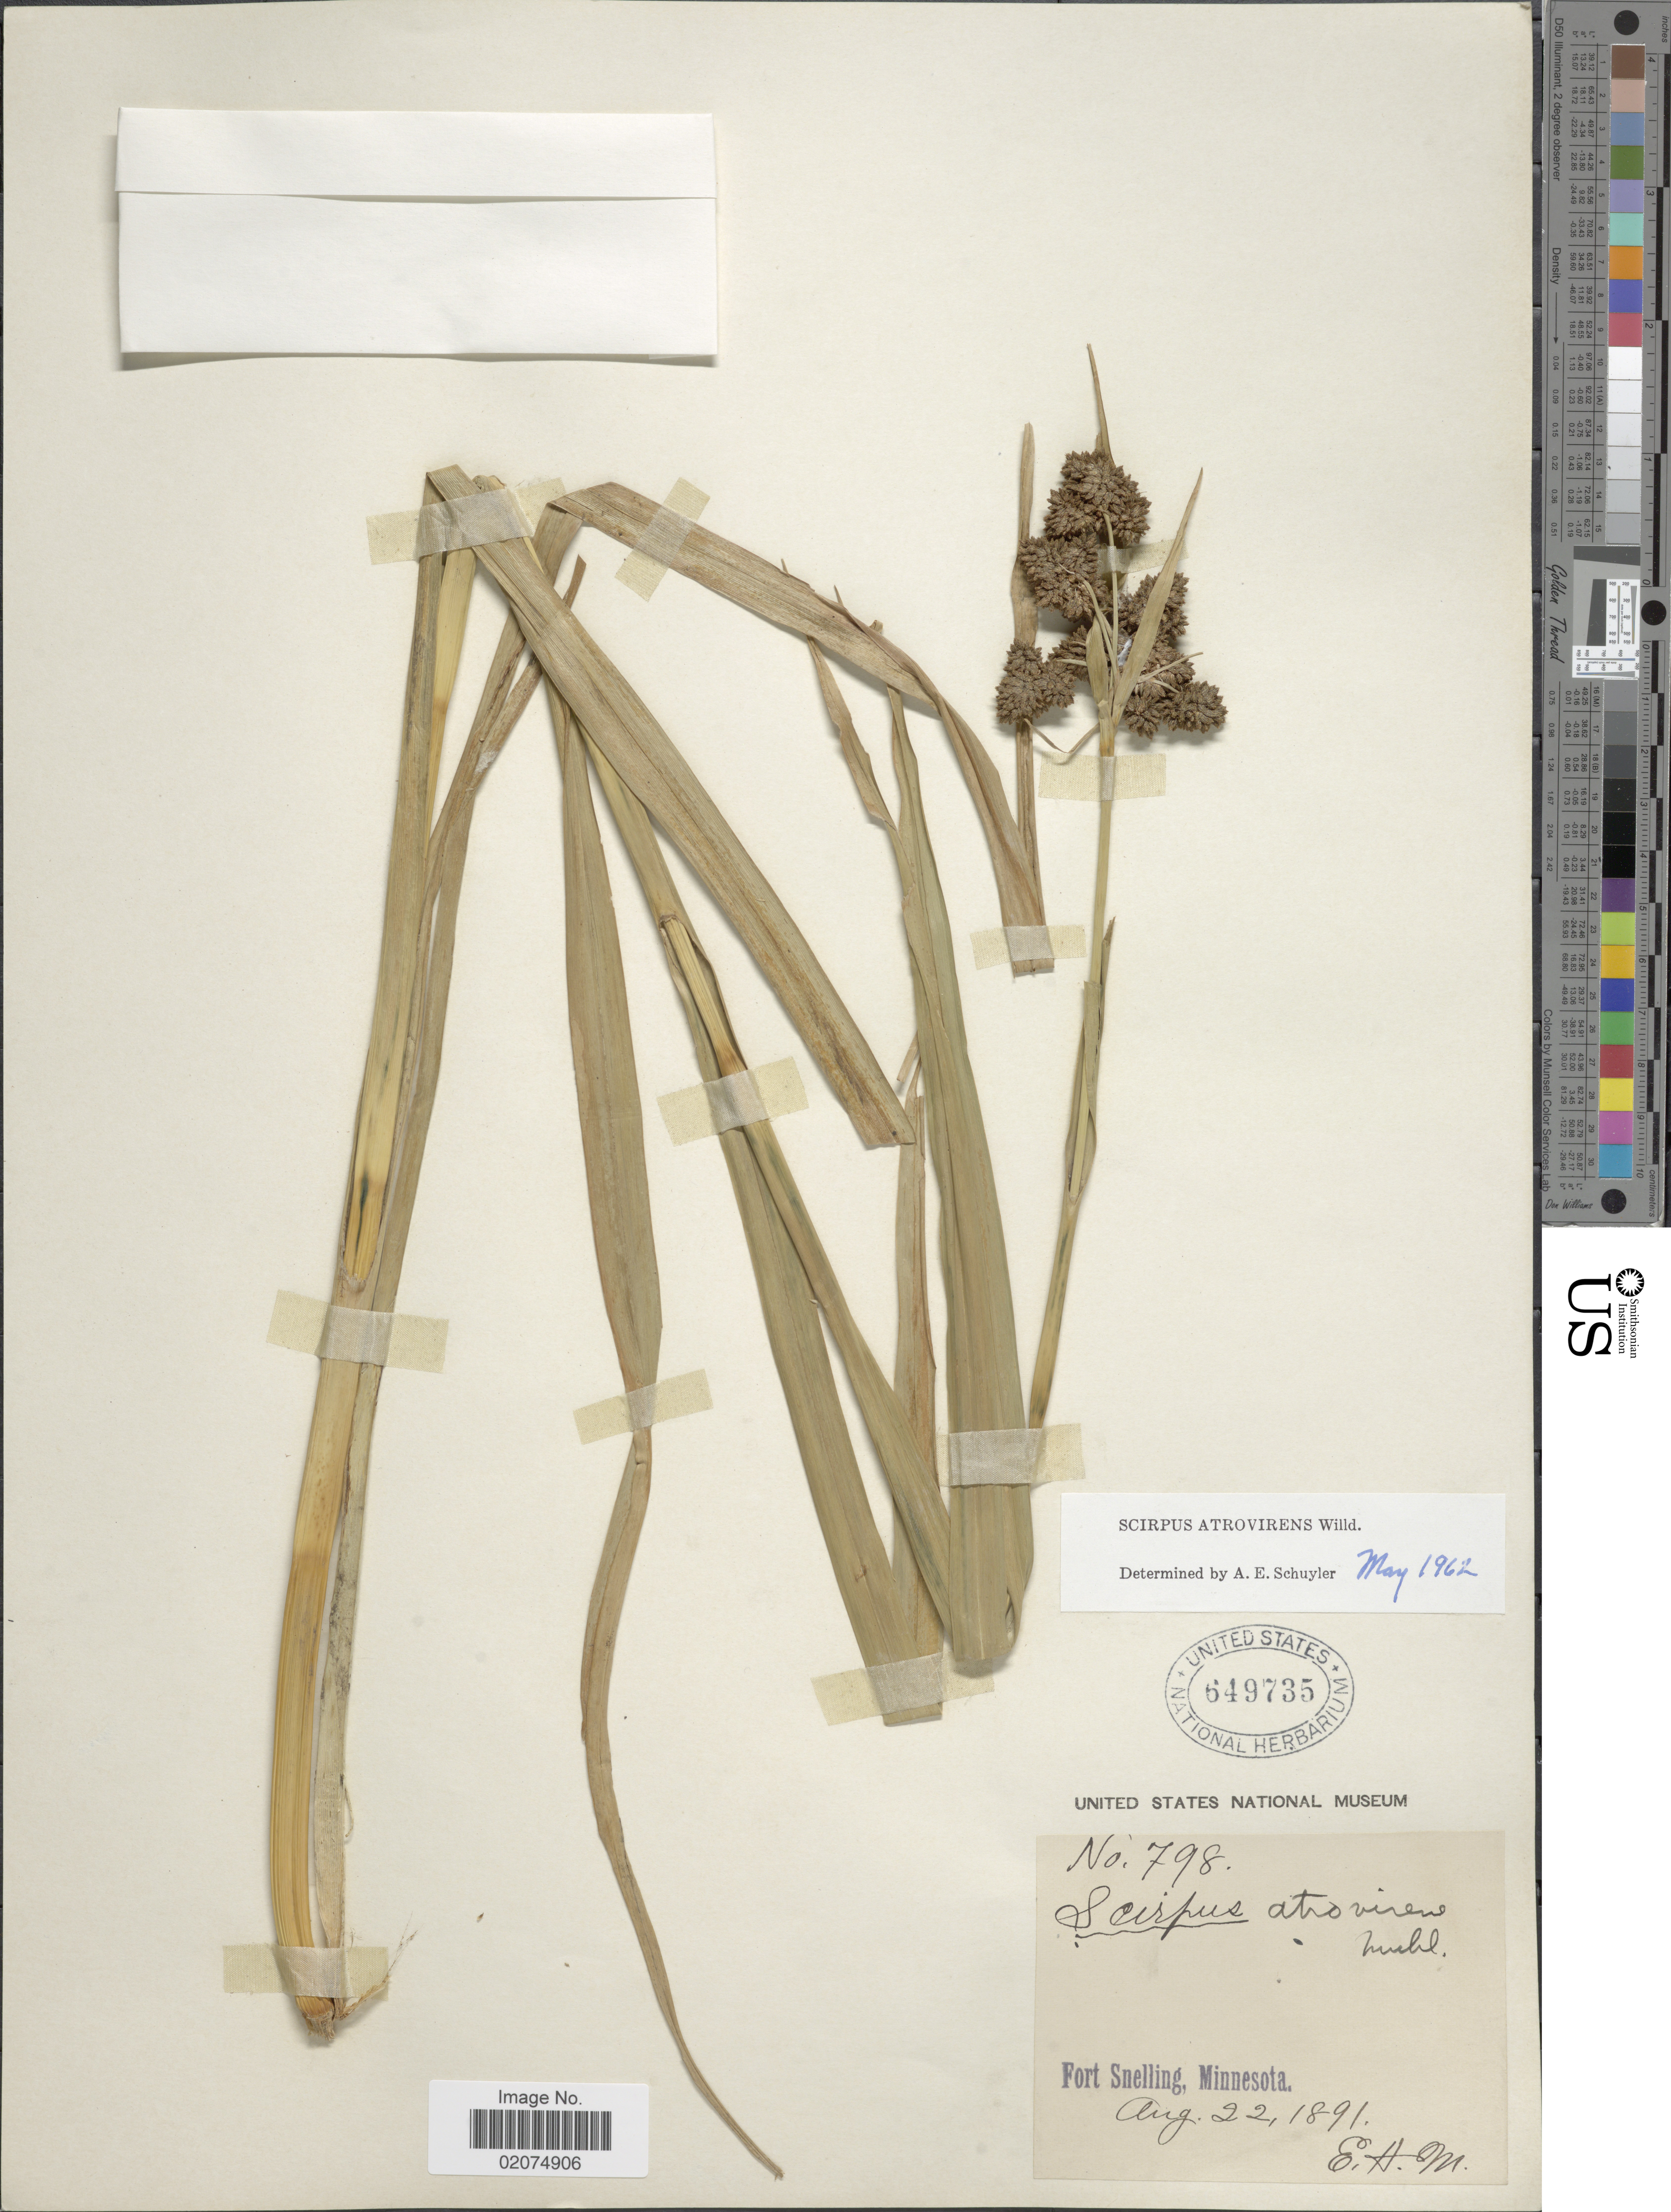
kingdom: Plantae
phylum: Tracheophyta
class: Liliopsida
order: Poales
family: Cyperaceae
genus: Scirpus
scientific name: Scirpus atrovirens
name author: Willd.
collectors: E. H. M.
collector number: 798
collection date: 1891-08-22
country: United States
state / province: Minnesota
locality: Fort Snelling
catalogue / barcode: US 649735